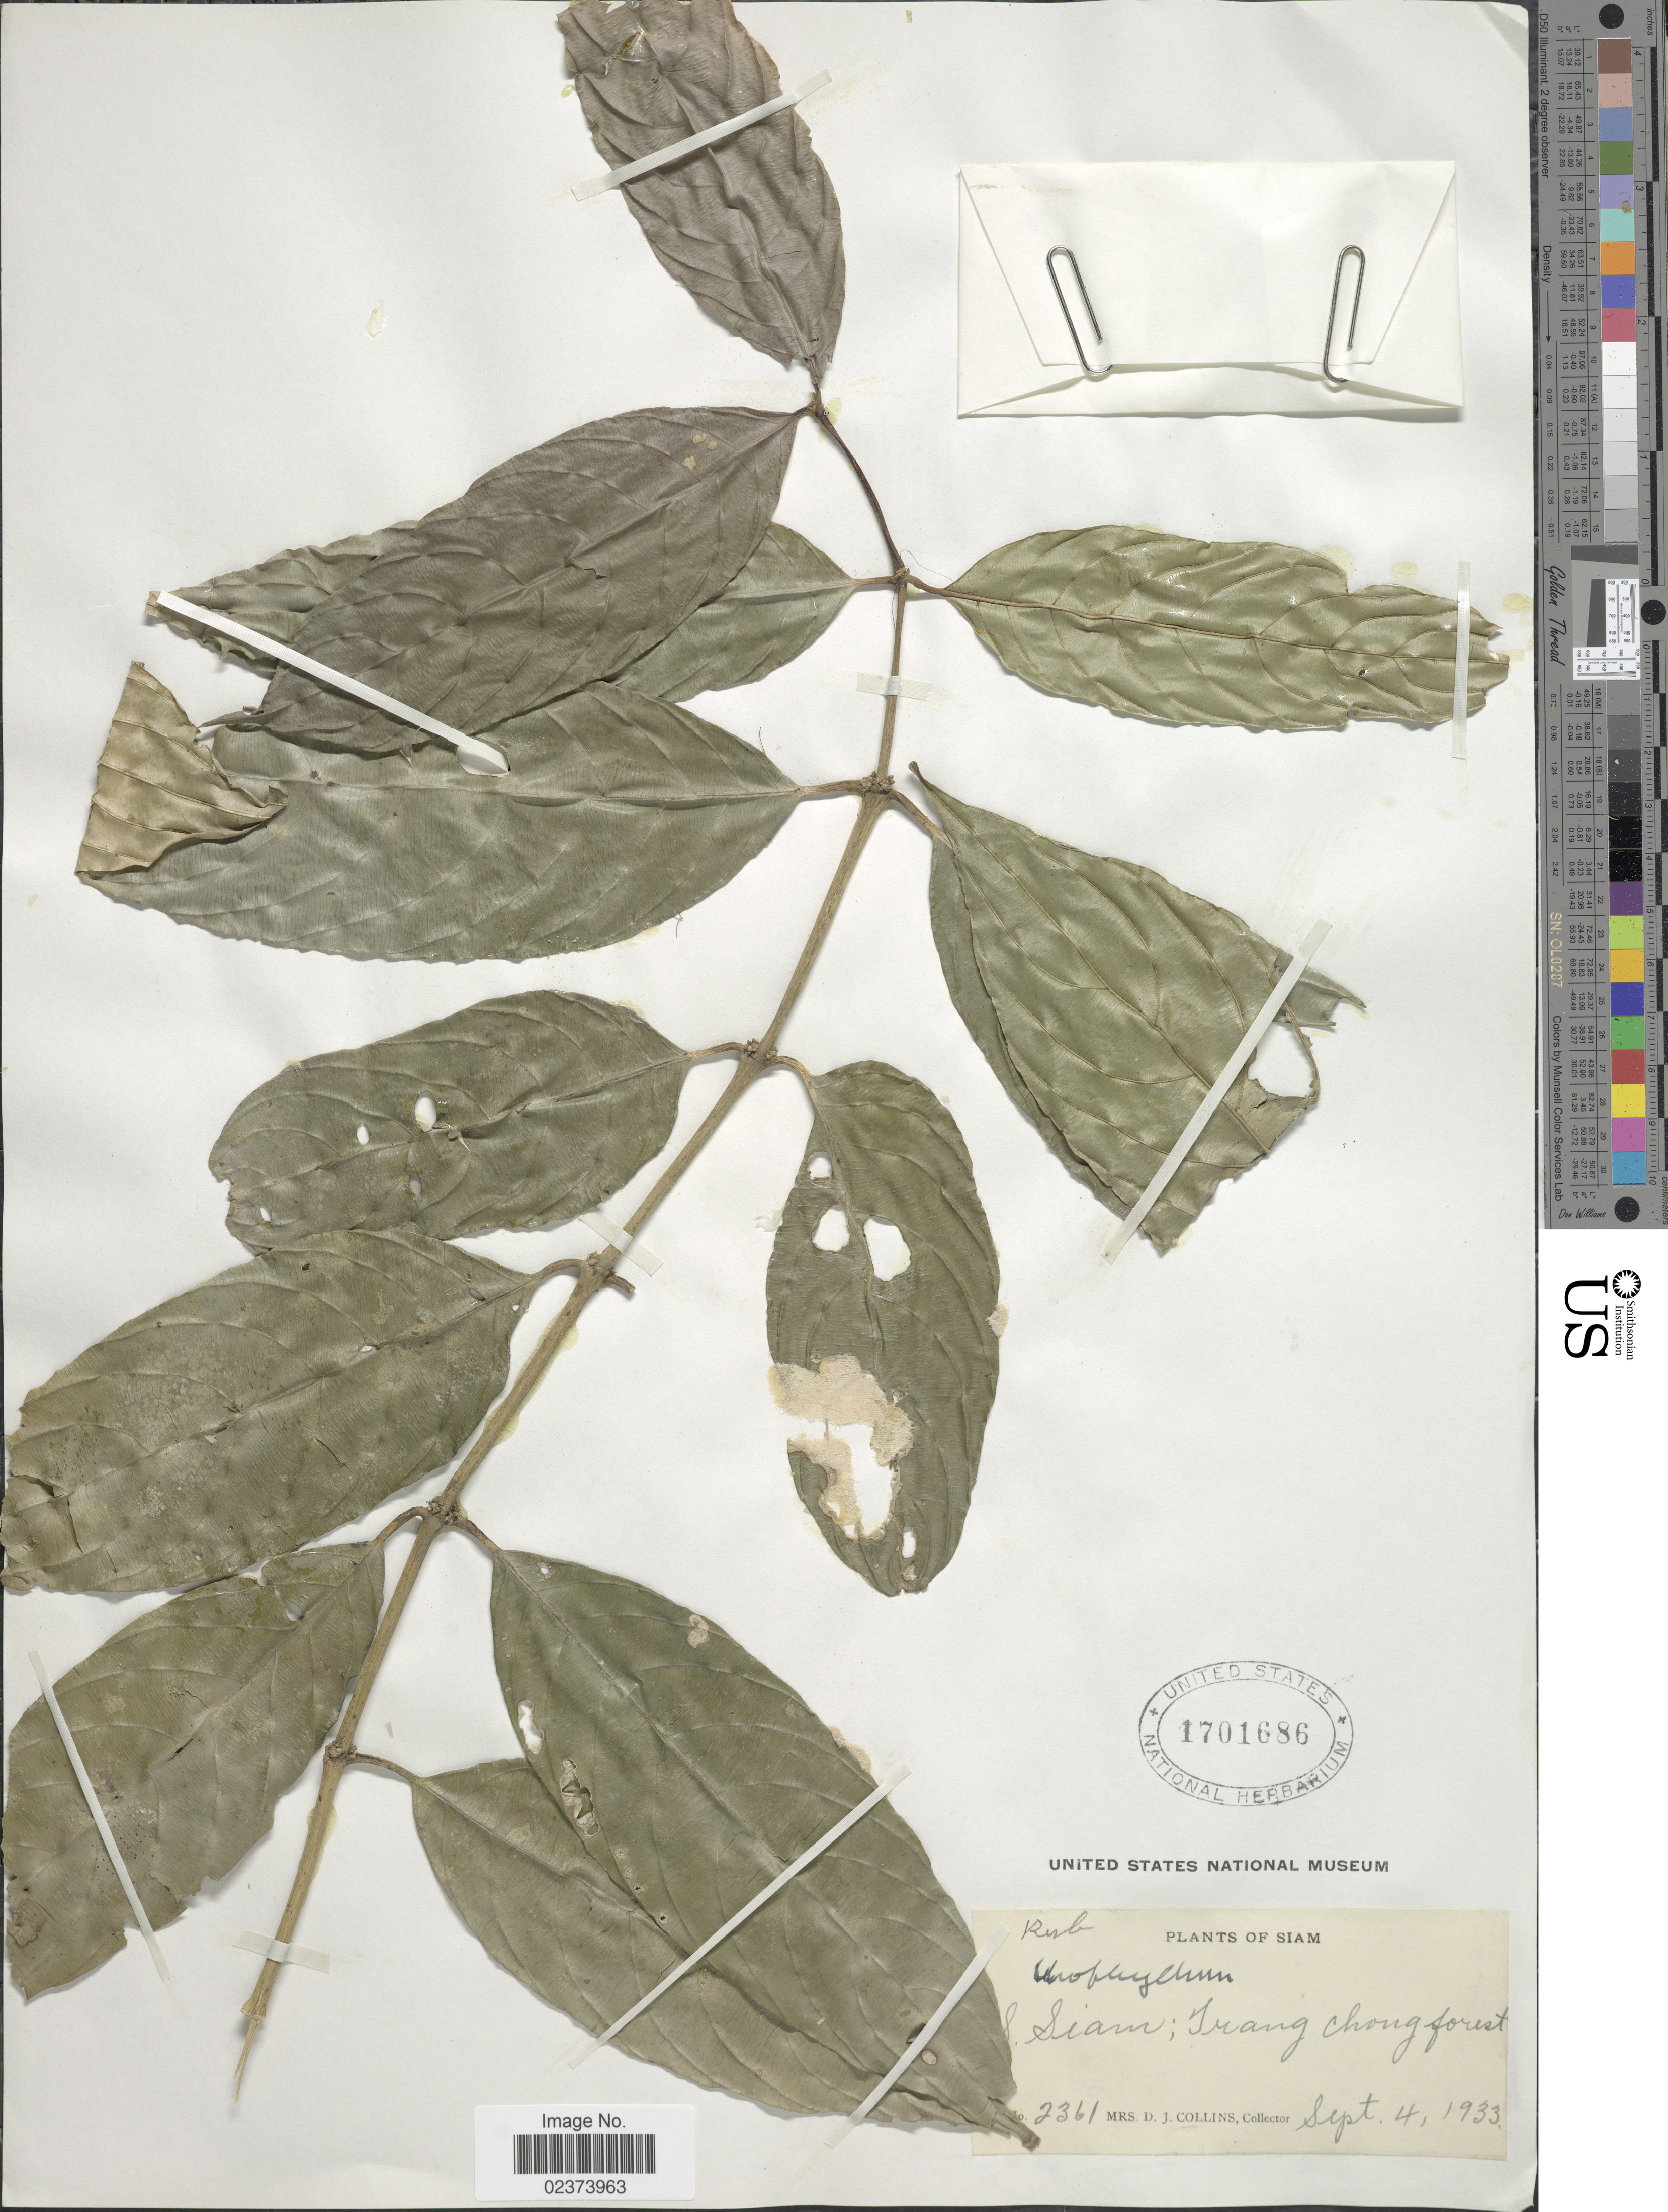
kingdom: Plantae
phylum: Tracheophyta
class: Magnoliopsida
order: Gentianales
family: Rubiaceae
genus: Urophyllum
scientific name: Urophyllum sp.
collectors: Mrs. D. J. Collins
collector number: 2361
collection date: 1933-09-04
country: Thailand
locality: Siam, S. Siam; Trang Chong forest [interpreted]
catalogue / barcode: US 1701686